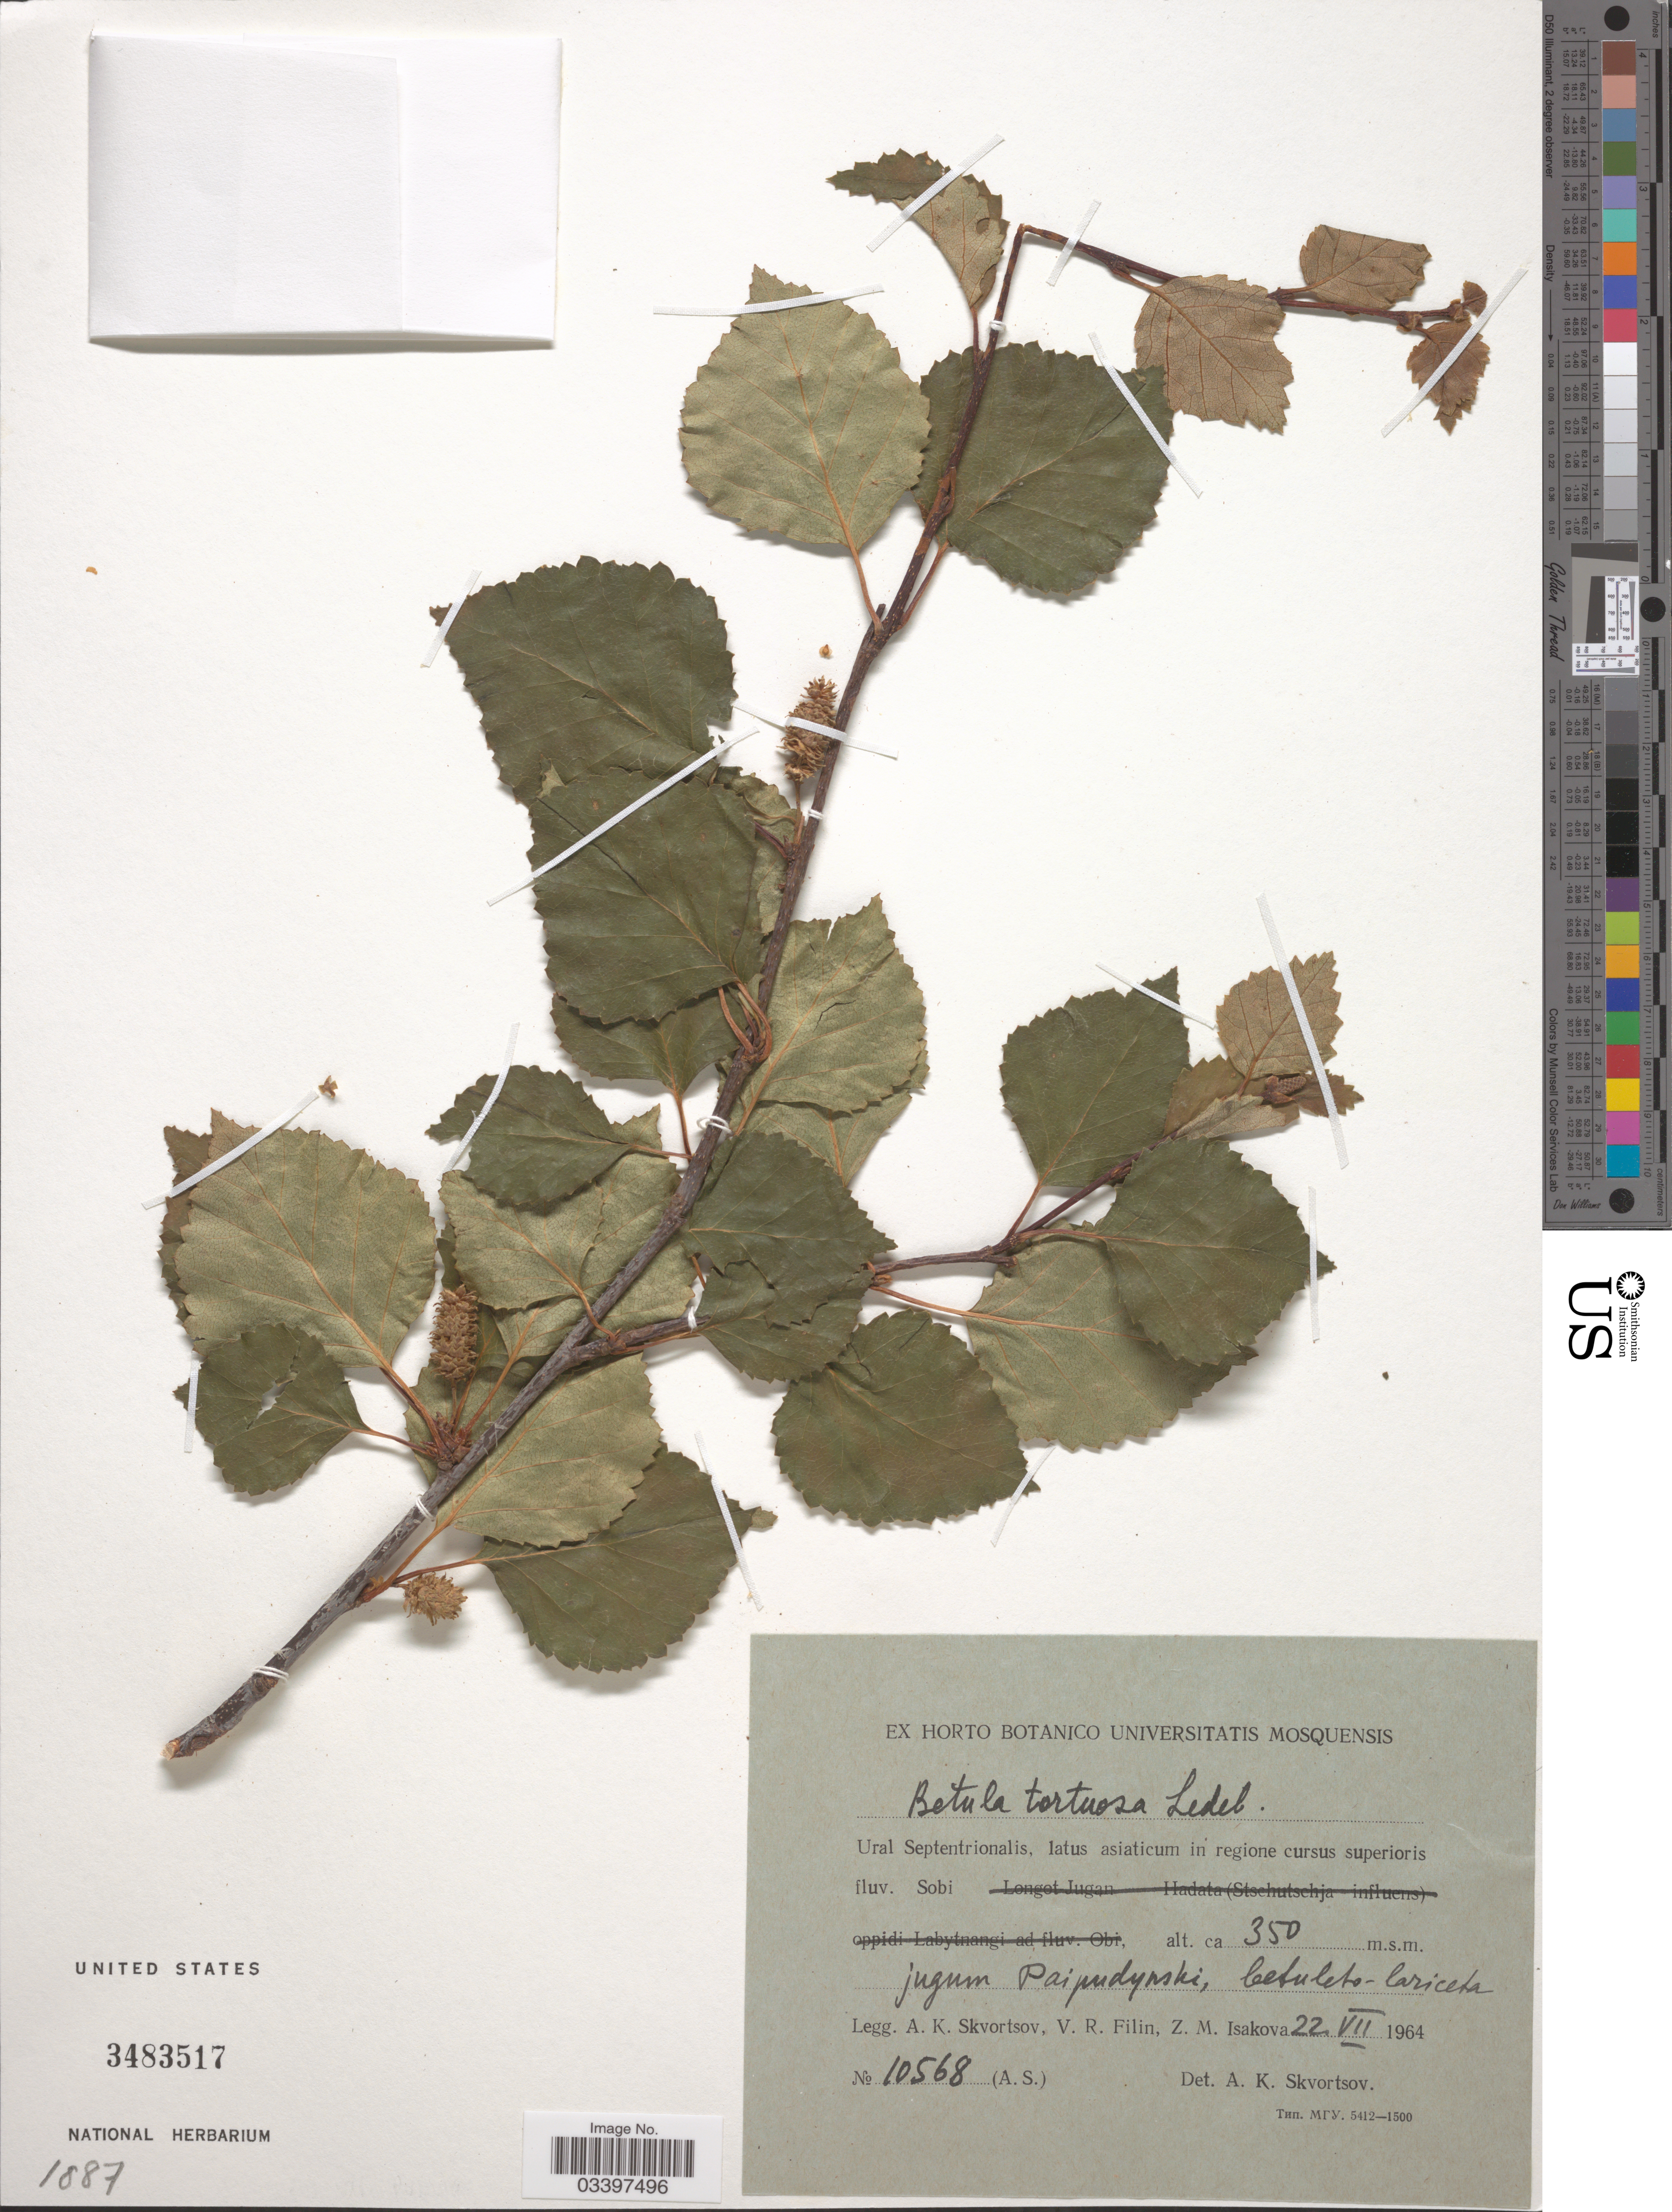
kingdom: Plantae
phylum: Tracheophyta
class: Magnoliopsida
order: Fagales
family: Betulaceae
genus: Betula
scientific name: Betula pubescens var. pumila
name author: (G. Zanoni ex Murray) Govaerts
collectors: A. K. Skvortsov, V. Filin & Z. Isakova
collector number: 10568(A.S.)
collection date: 1964-07-22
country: Russian Federation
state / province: Yamalo-Nenets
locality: Ural Septentrionalis, latus asiaticum in regione cursus superioris fluv. Sobi. Jugum Paipudynski, betuleto - lariceta.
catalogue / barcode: US 3483517